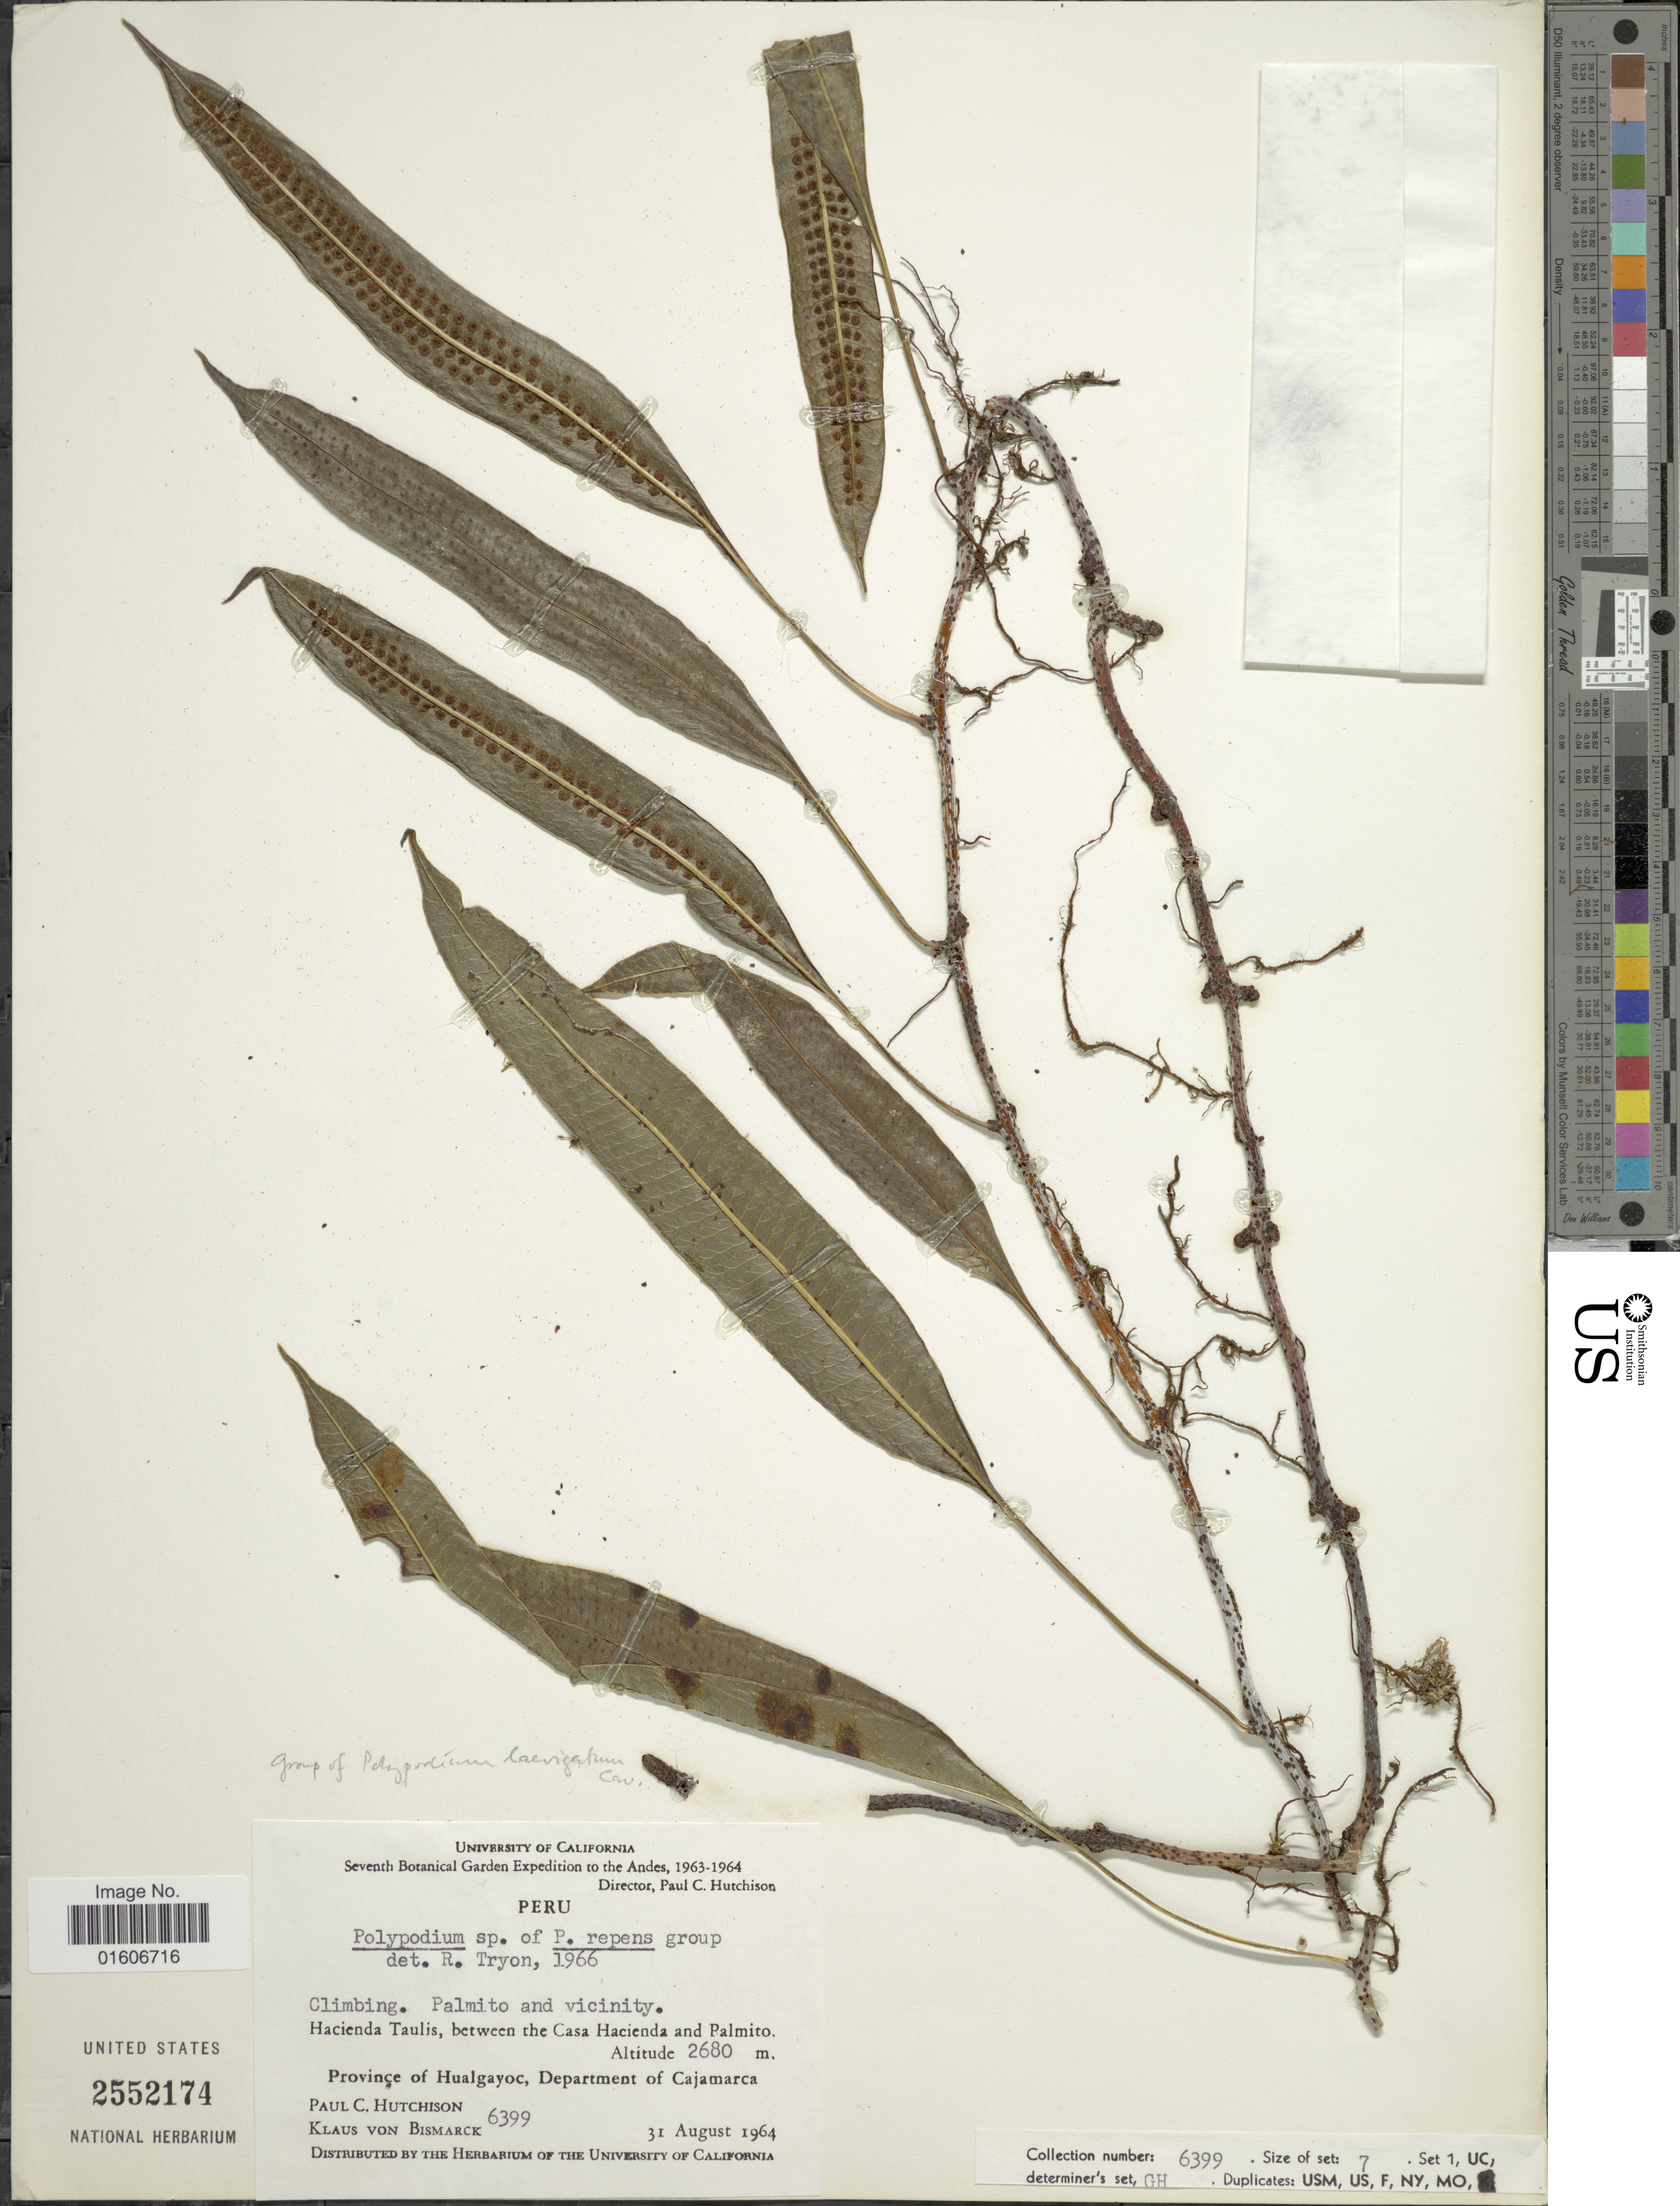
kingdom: Plantae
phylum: Tracheophyta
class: Polypodiopsida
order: Polypodiales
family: Polypodiaceae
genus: Serpocaulon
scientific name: Serpocaulon levigatum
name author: (Cav.) A.R. Sm.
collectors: P. C. Hutchison & K. von Bismarck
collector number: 6399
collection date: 1964-08-31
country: Peru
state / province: Cajamarca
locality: Hacienda Taulis, between the Casa Hacienda and Palmito, Province of Hualgayoc, Department of Cajamarca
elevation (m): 2680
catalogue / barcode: US 2552174